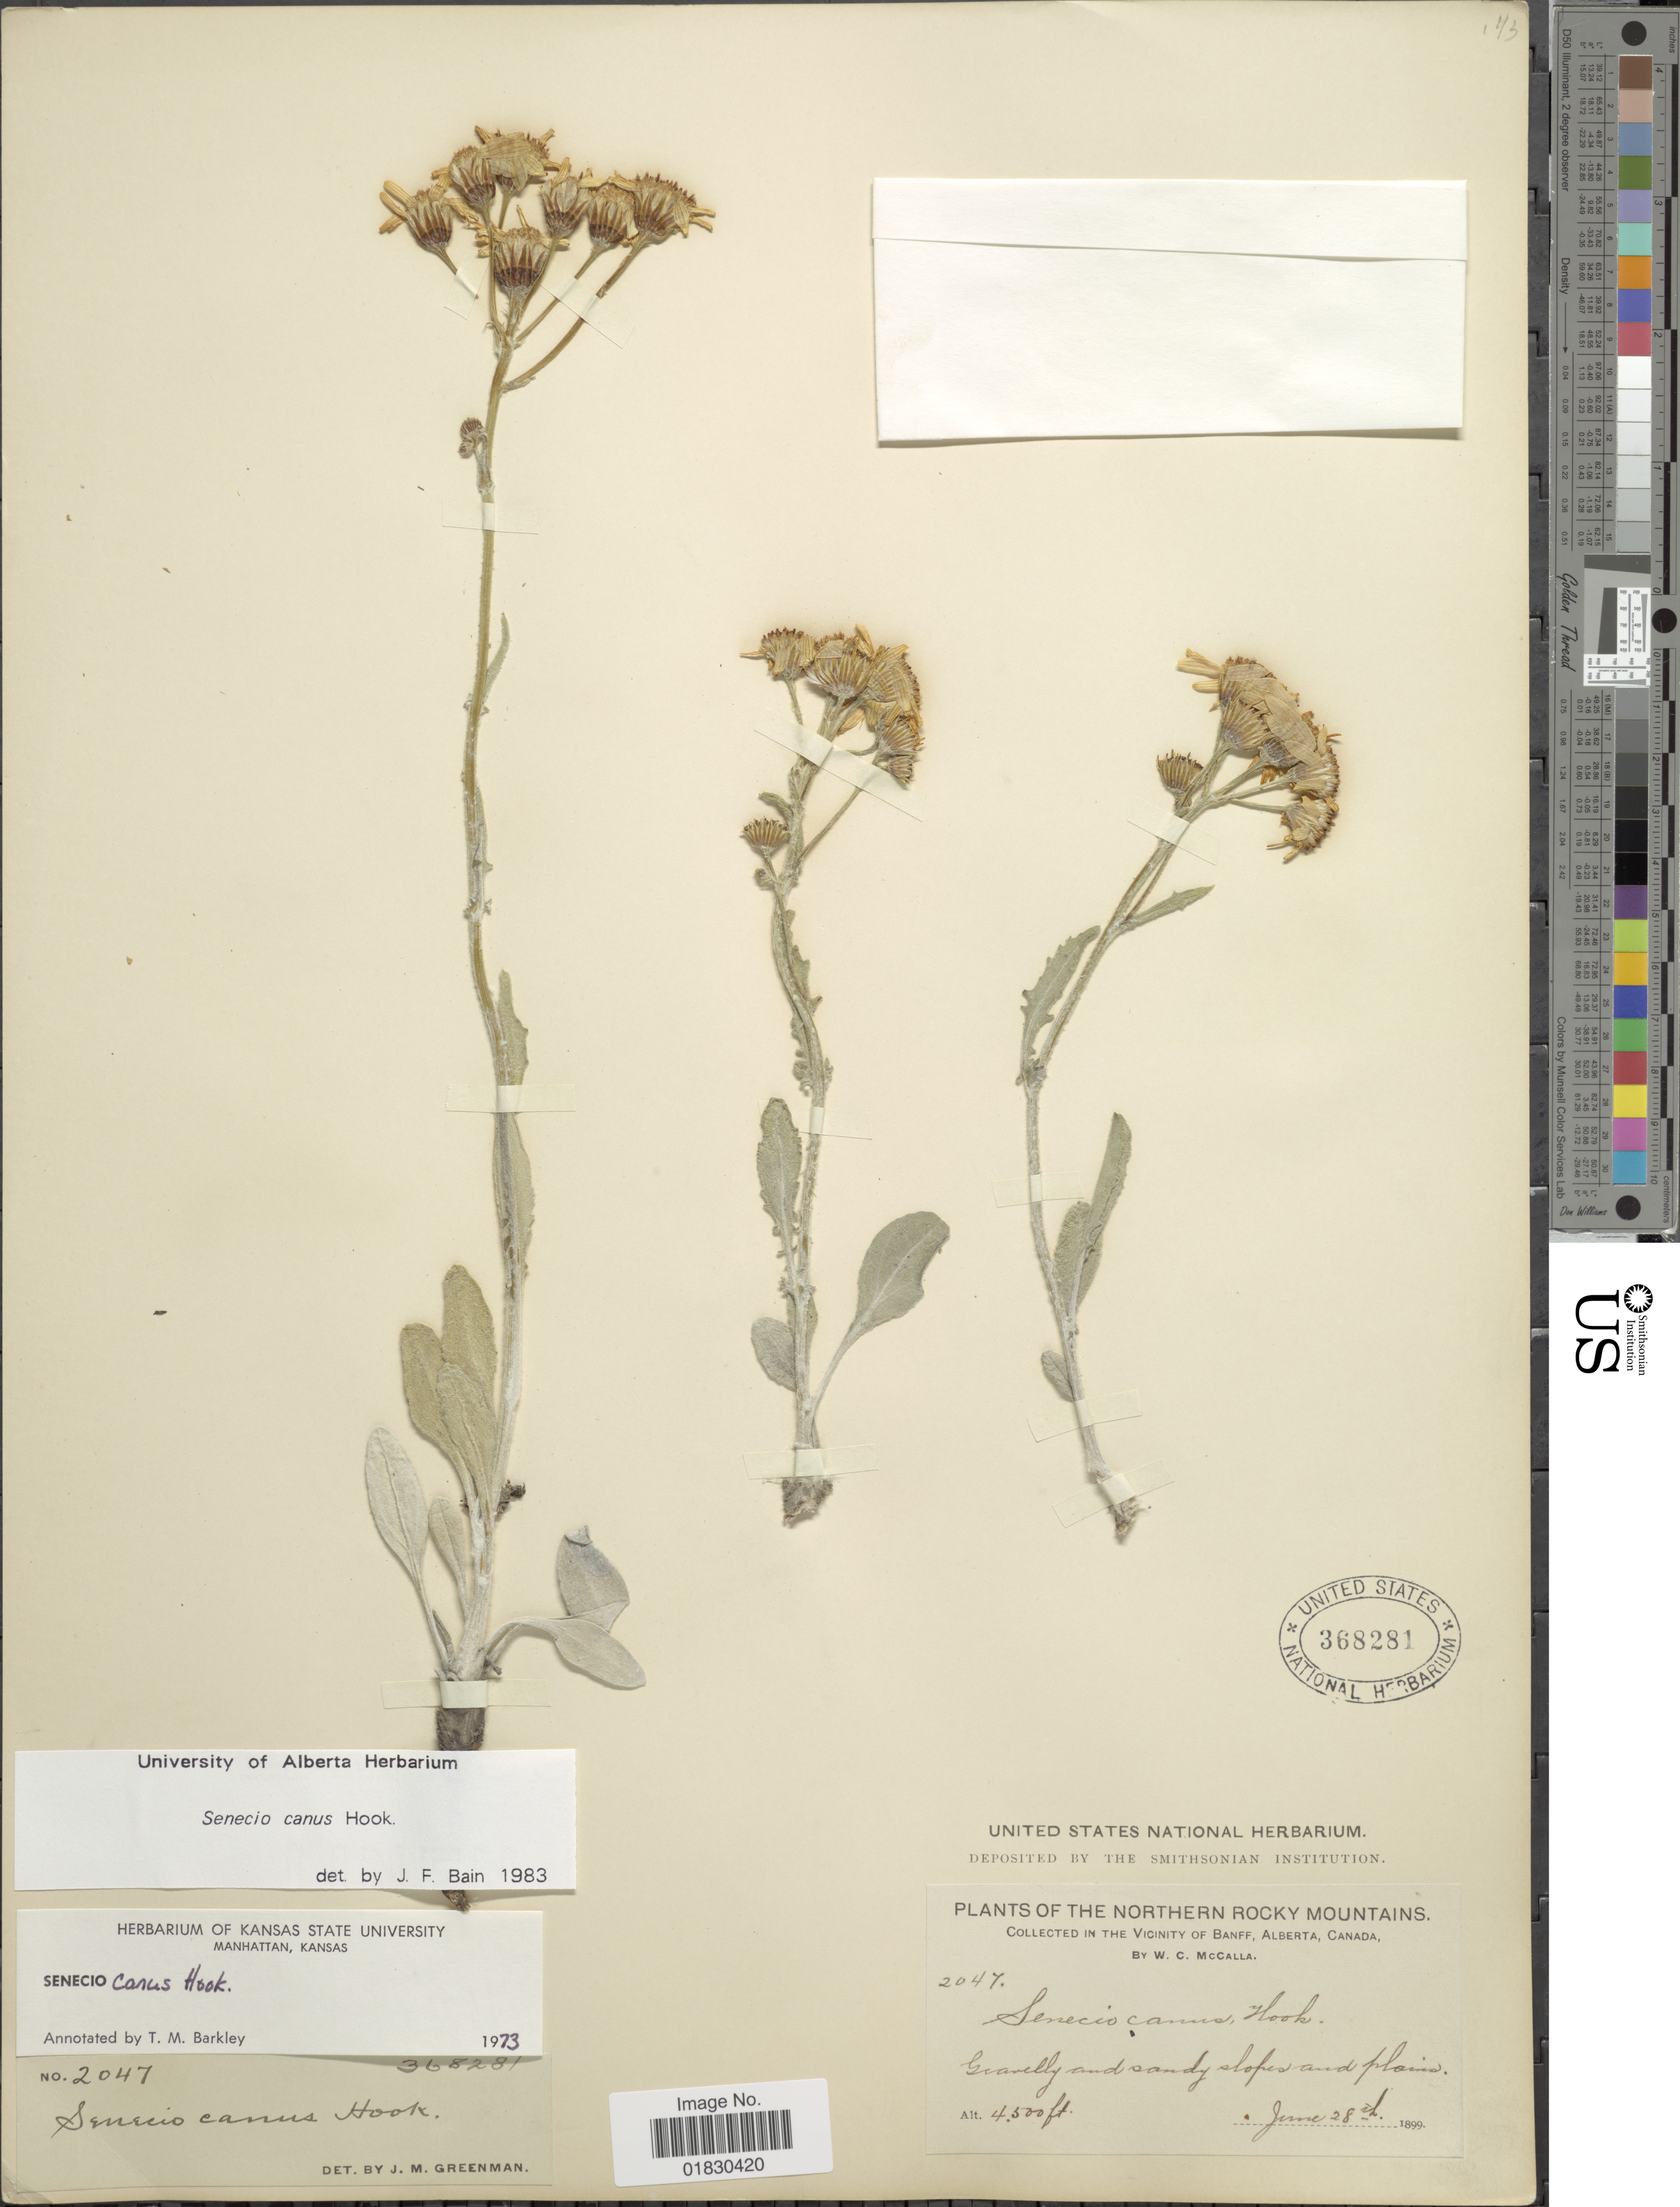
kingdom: Plantae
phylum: Tracheophyta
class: Magnoliopsida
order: Asterales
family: Asteraceae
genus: Packera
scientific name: Packera cana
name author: (Hook.) W.A. Weber & Á. Löve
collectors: W. McCalla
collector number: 2047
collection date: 1899-06-28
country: Canada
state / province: Alberta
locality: The Northern Rocky Mountains, In the Vicinity of Banff, Alberta, Canada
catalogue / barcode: US 368281